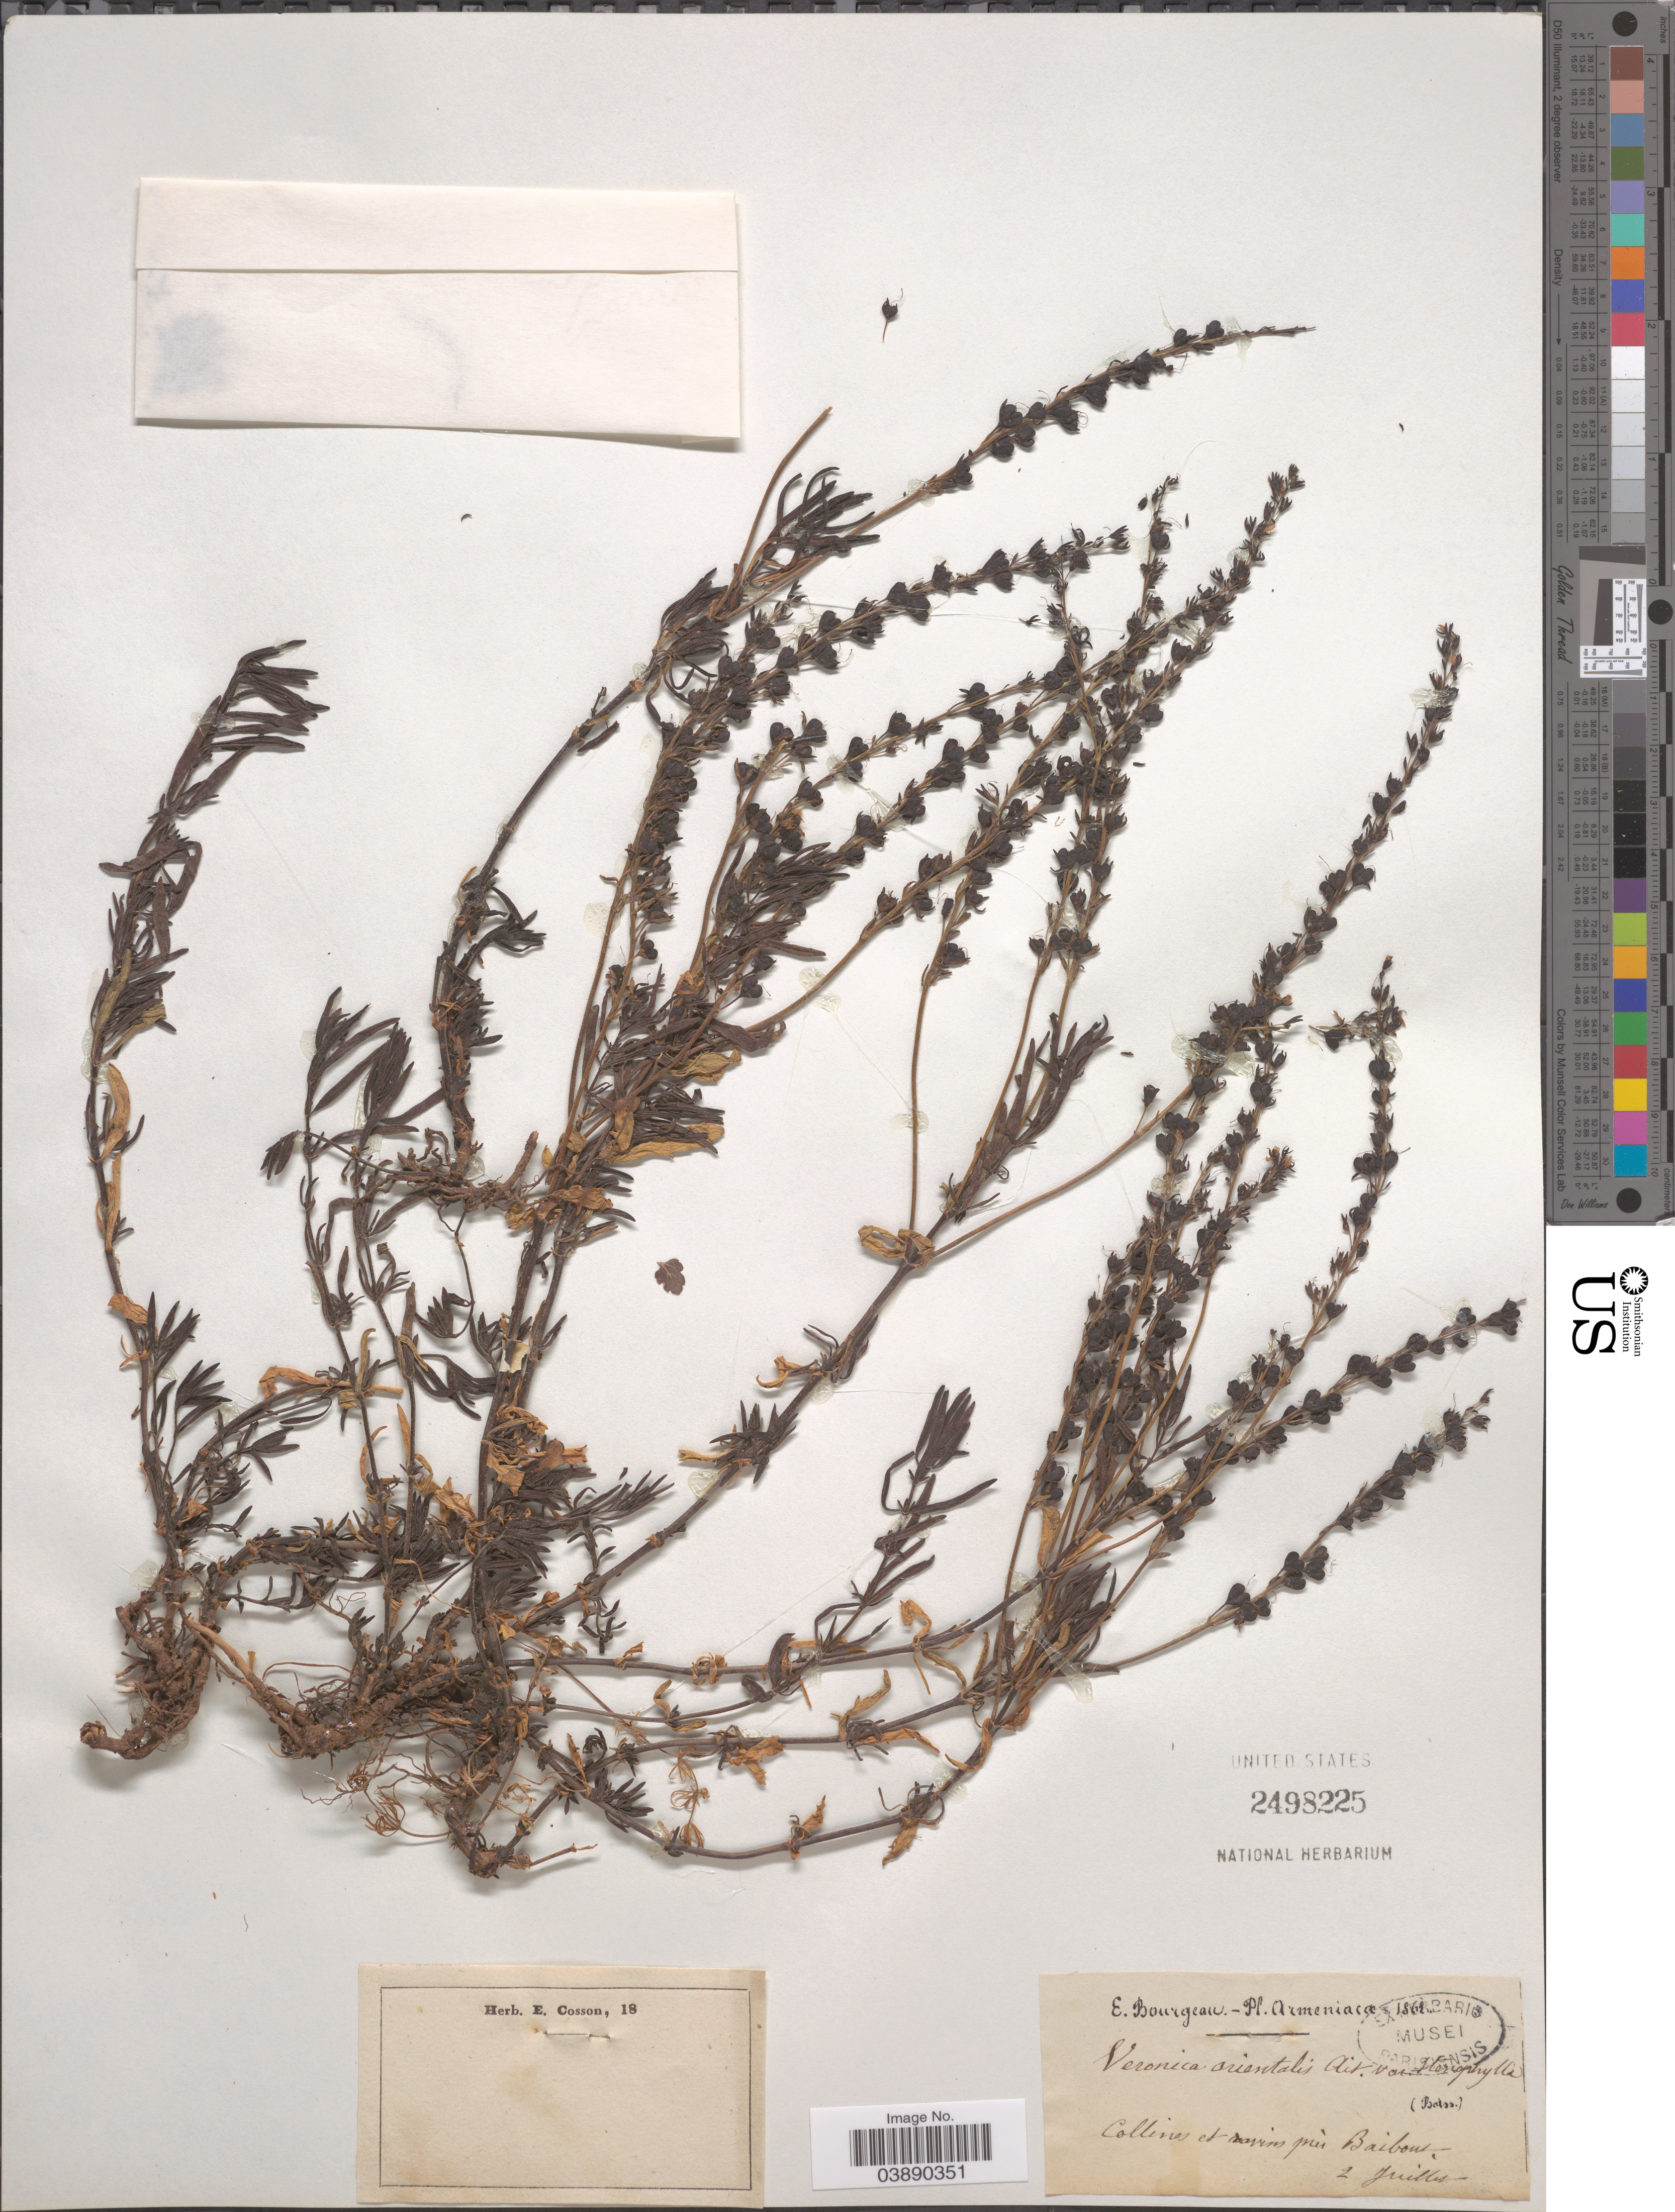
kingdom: Plantae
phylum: Tracheophyta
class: Magnoliopsida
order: Lamiales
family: Plantaginaceae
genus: Veronica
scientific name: Veronica orientalis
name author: Mill.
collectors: E. Bourgeau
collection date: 1862-07-02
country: Armenia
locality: Collines et ravins près Baibout.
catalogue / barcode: US 2498225